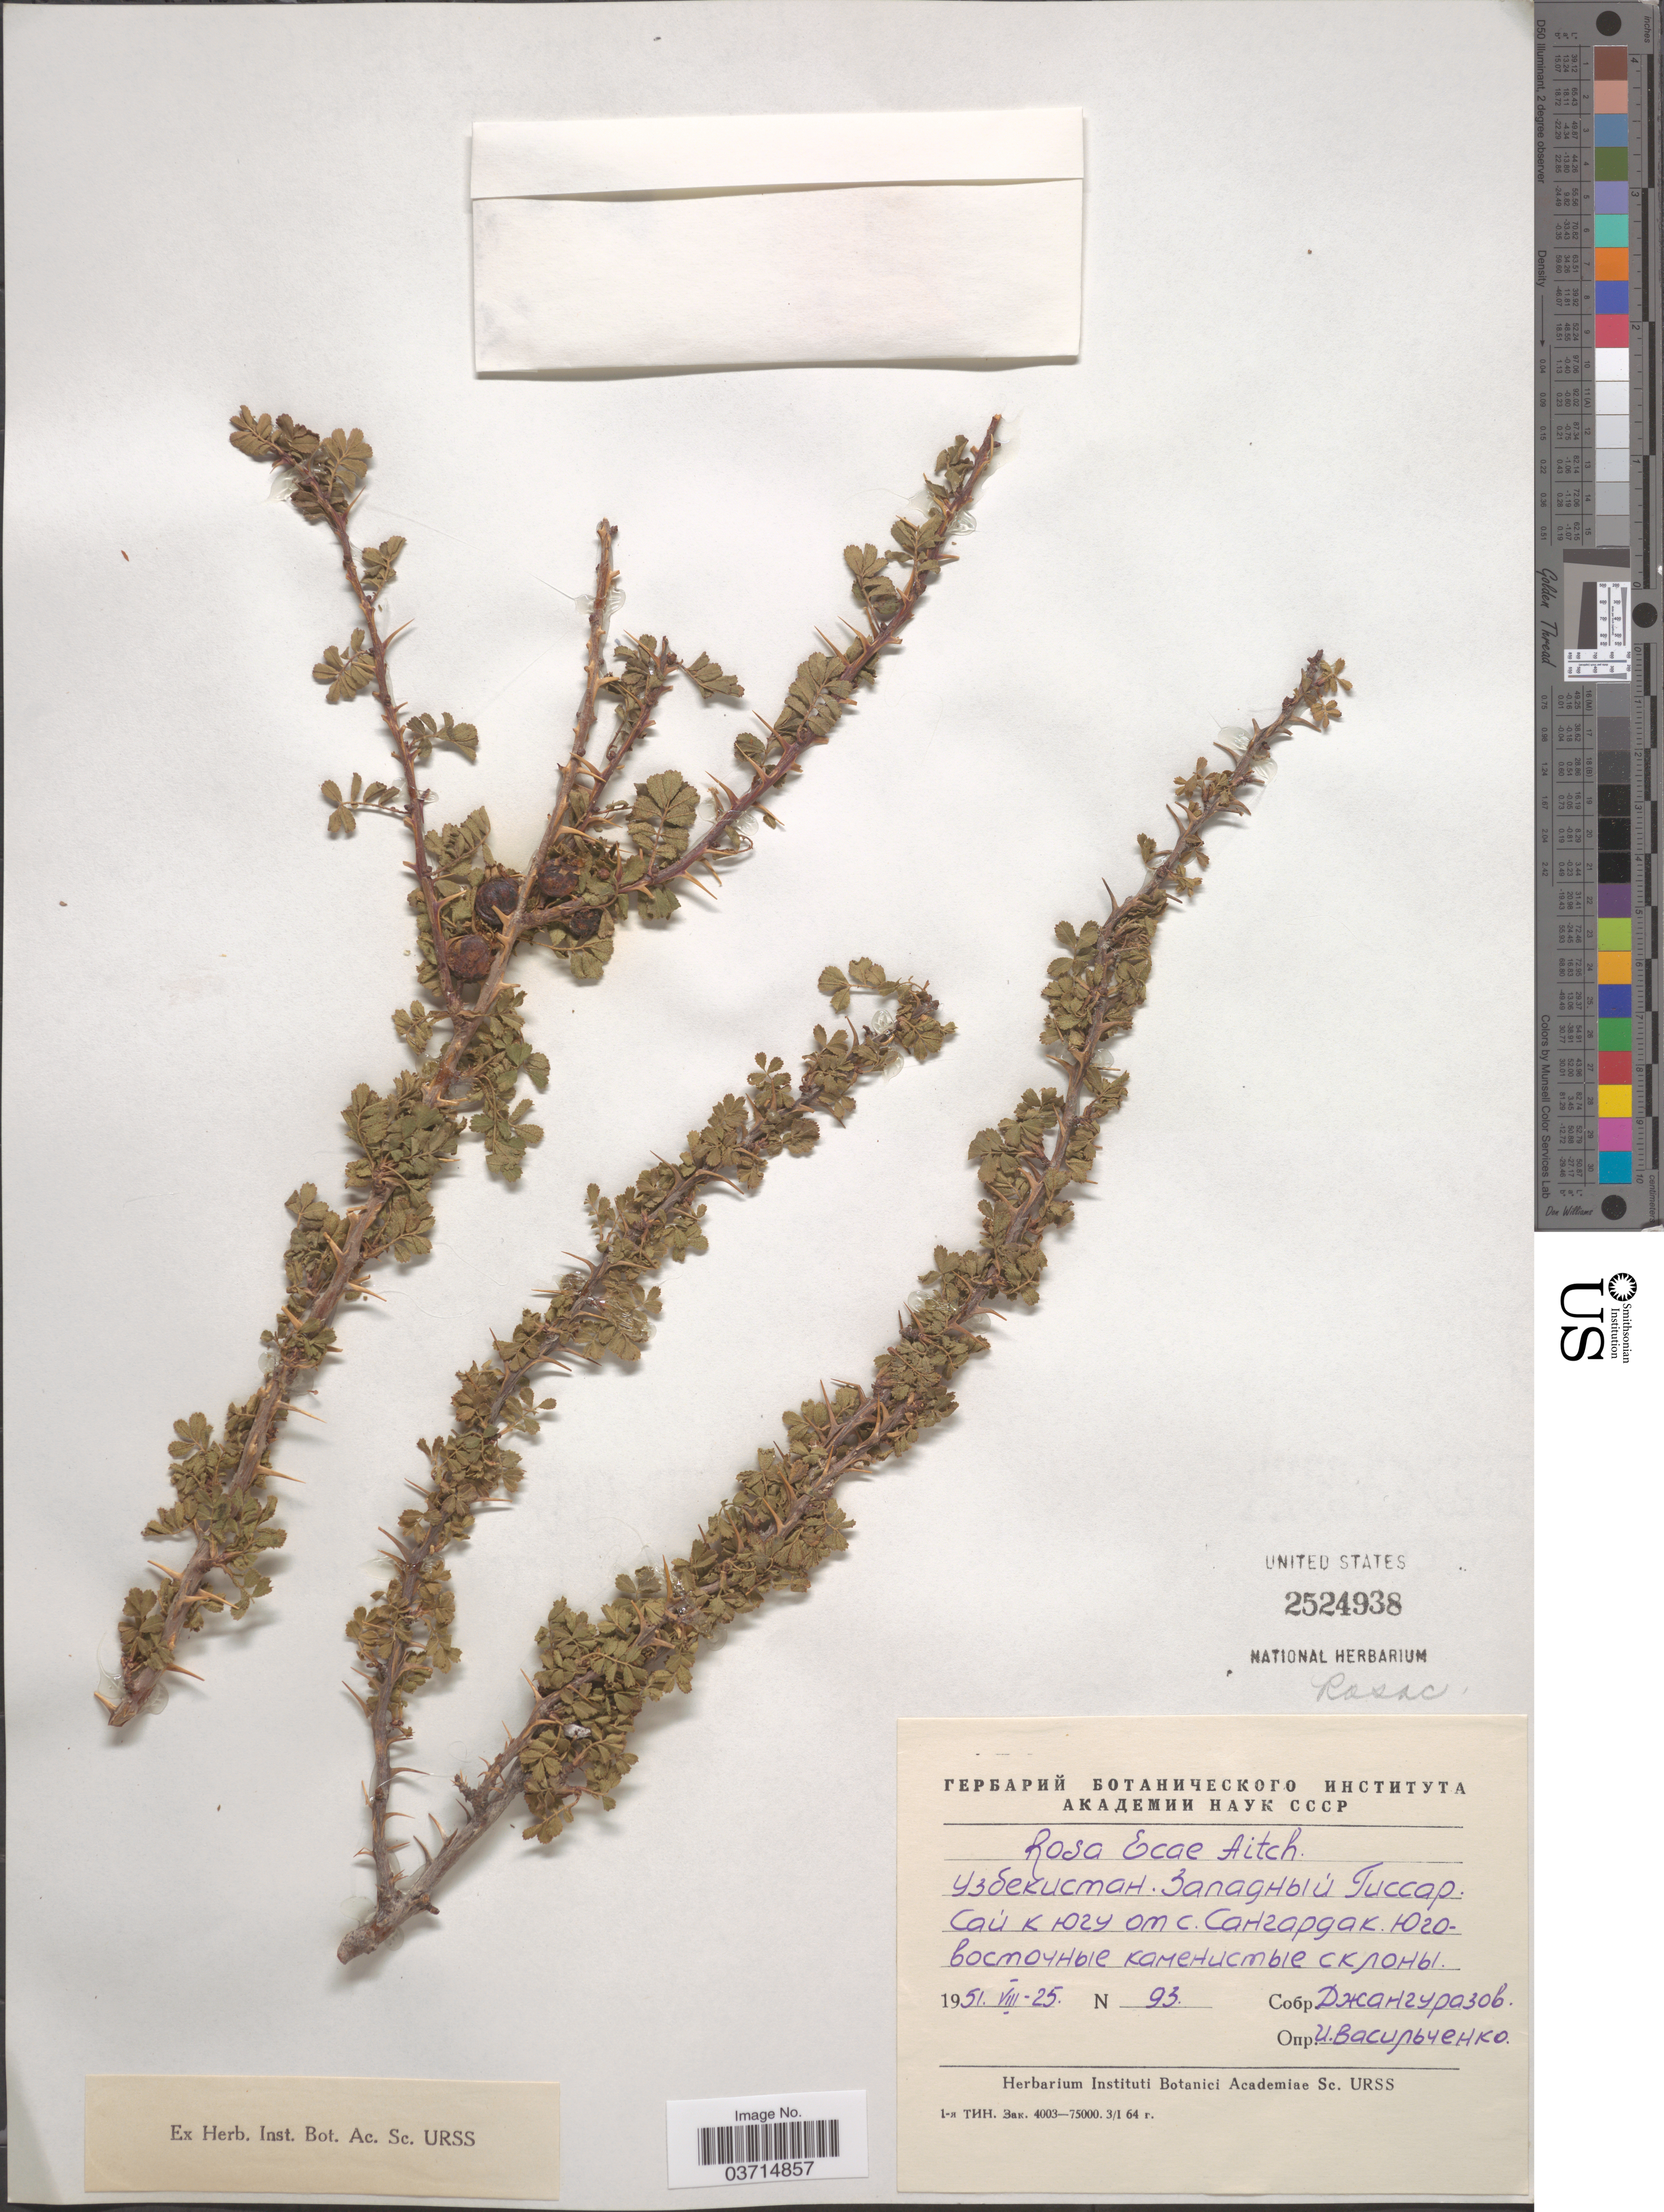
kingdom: Plantae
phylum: Tracheophyta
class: Magnoliopsida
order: Rosales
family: Rosaceae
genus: Rosa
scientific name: Rosa xanthina f. hugonis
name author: (Hemsl.) A.V.Roberts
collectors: X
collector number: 93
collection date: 1951-08-25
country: Uzbekistan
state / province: Surxondaryo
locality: South from village Sangardak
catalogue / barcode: US 2524938